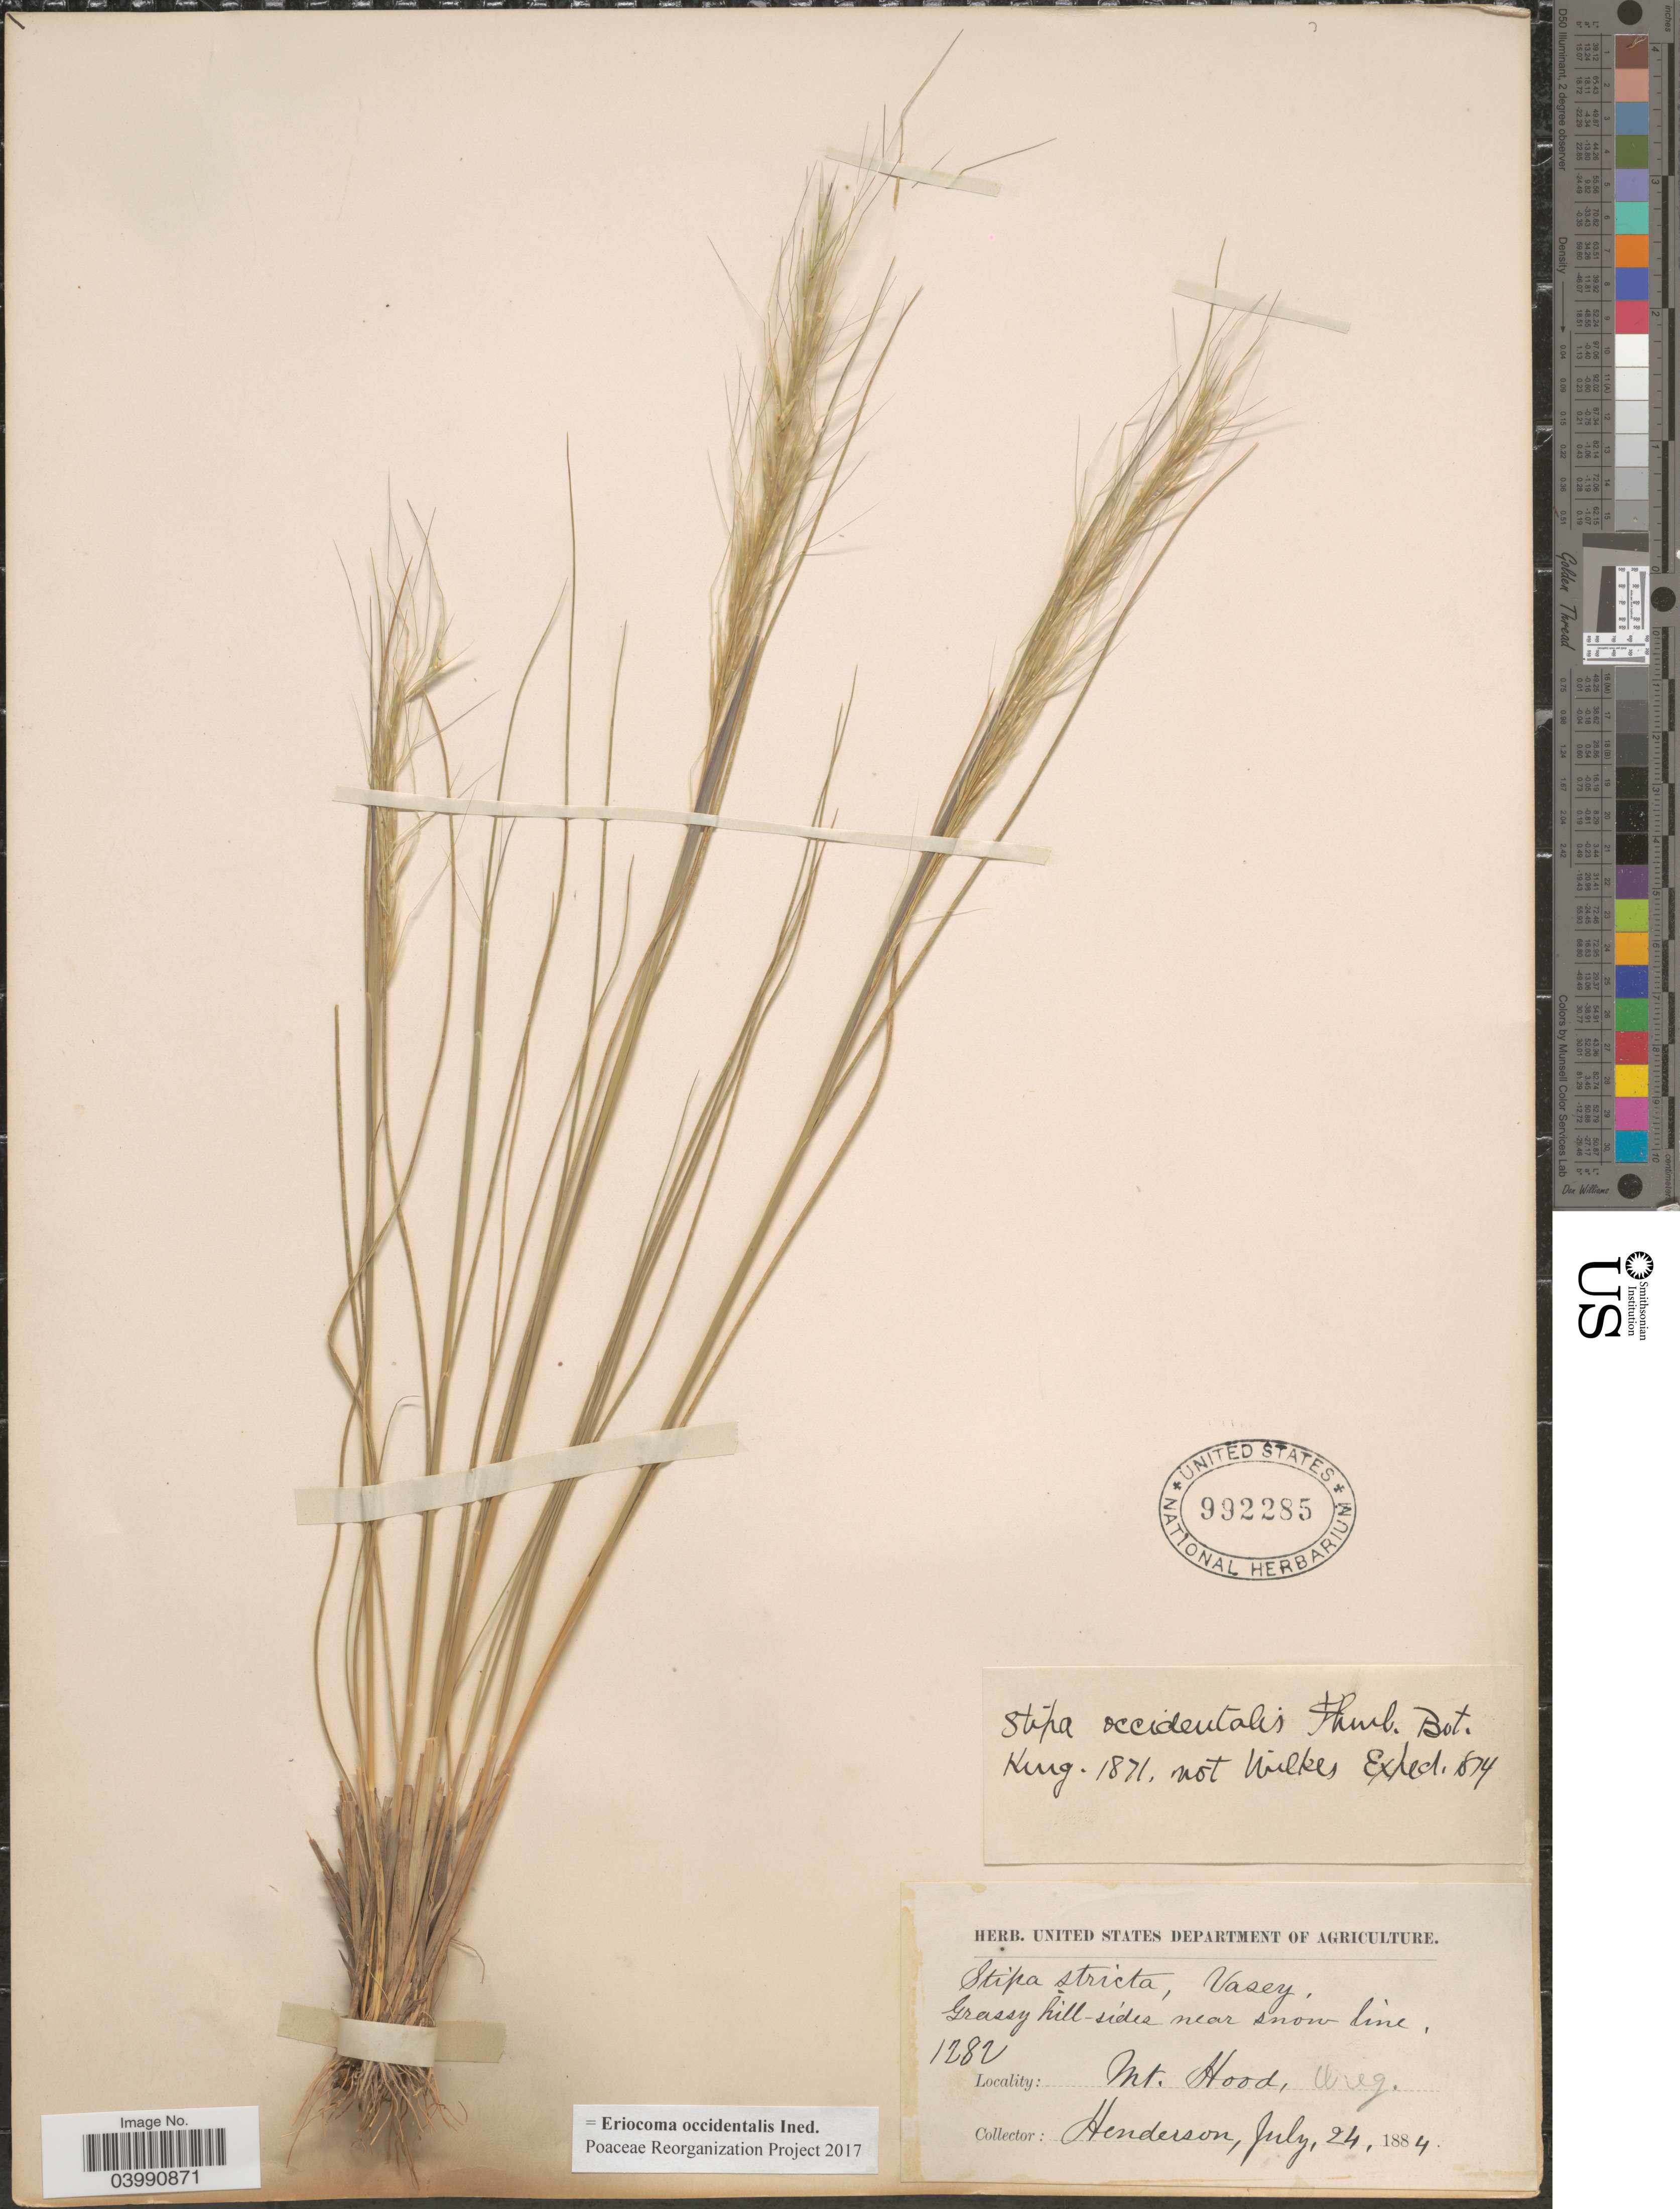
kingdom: Plantae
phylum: Tracheophyta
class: Liliopsida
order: Poales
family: Poaceae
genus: Eriocoma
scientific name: Eriocoma occidentalis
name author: (Thurb. ex S. Watson) Romasch.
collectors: -. Henderson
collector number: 1282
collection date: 1884-07-24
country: United States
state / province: Oregon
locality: Mt. Hood.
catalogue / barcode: US 992285